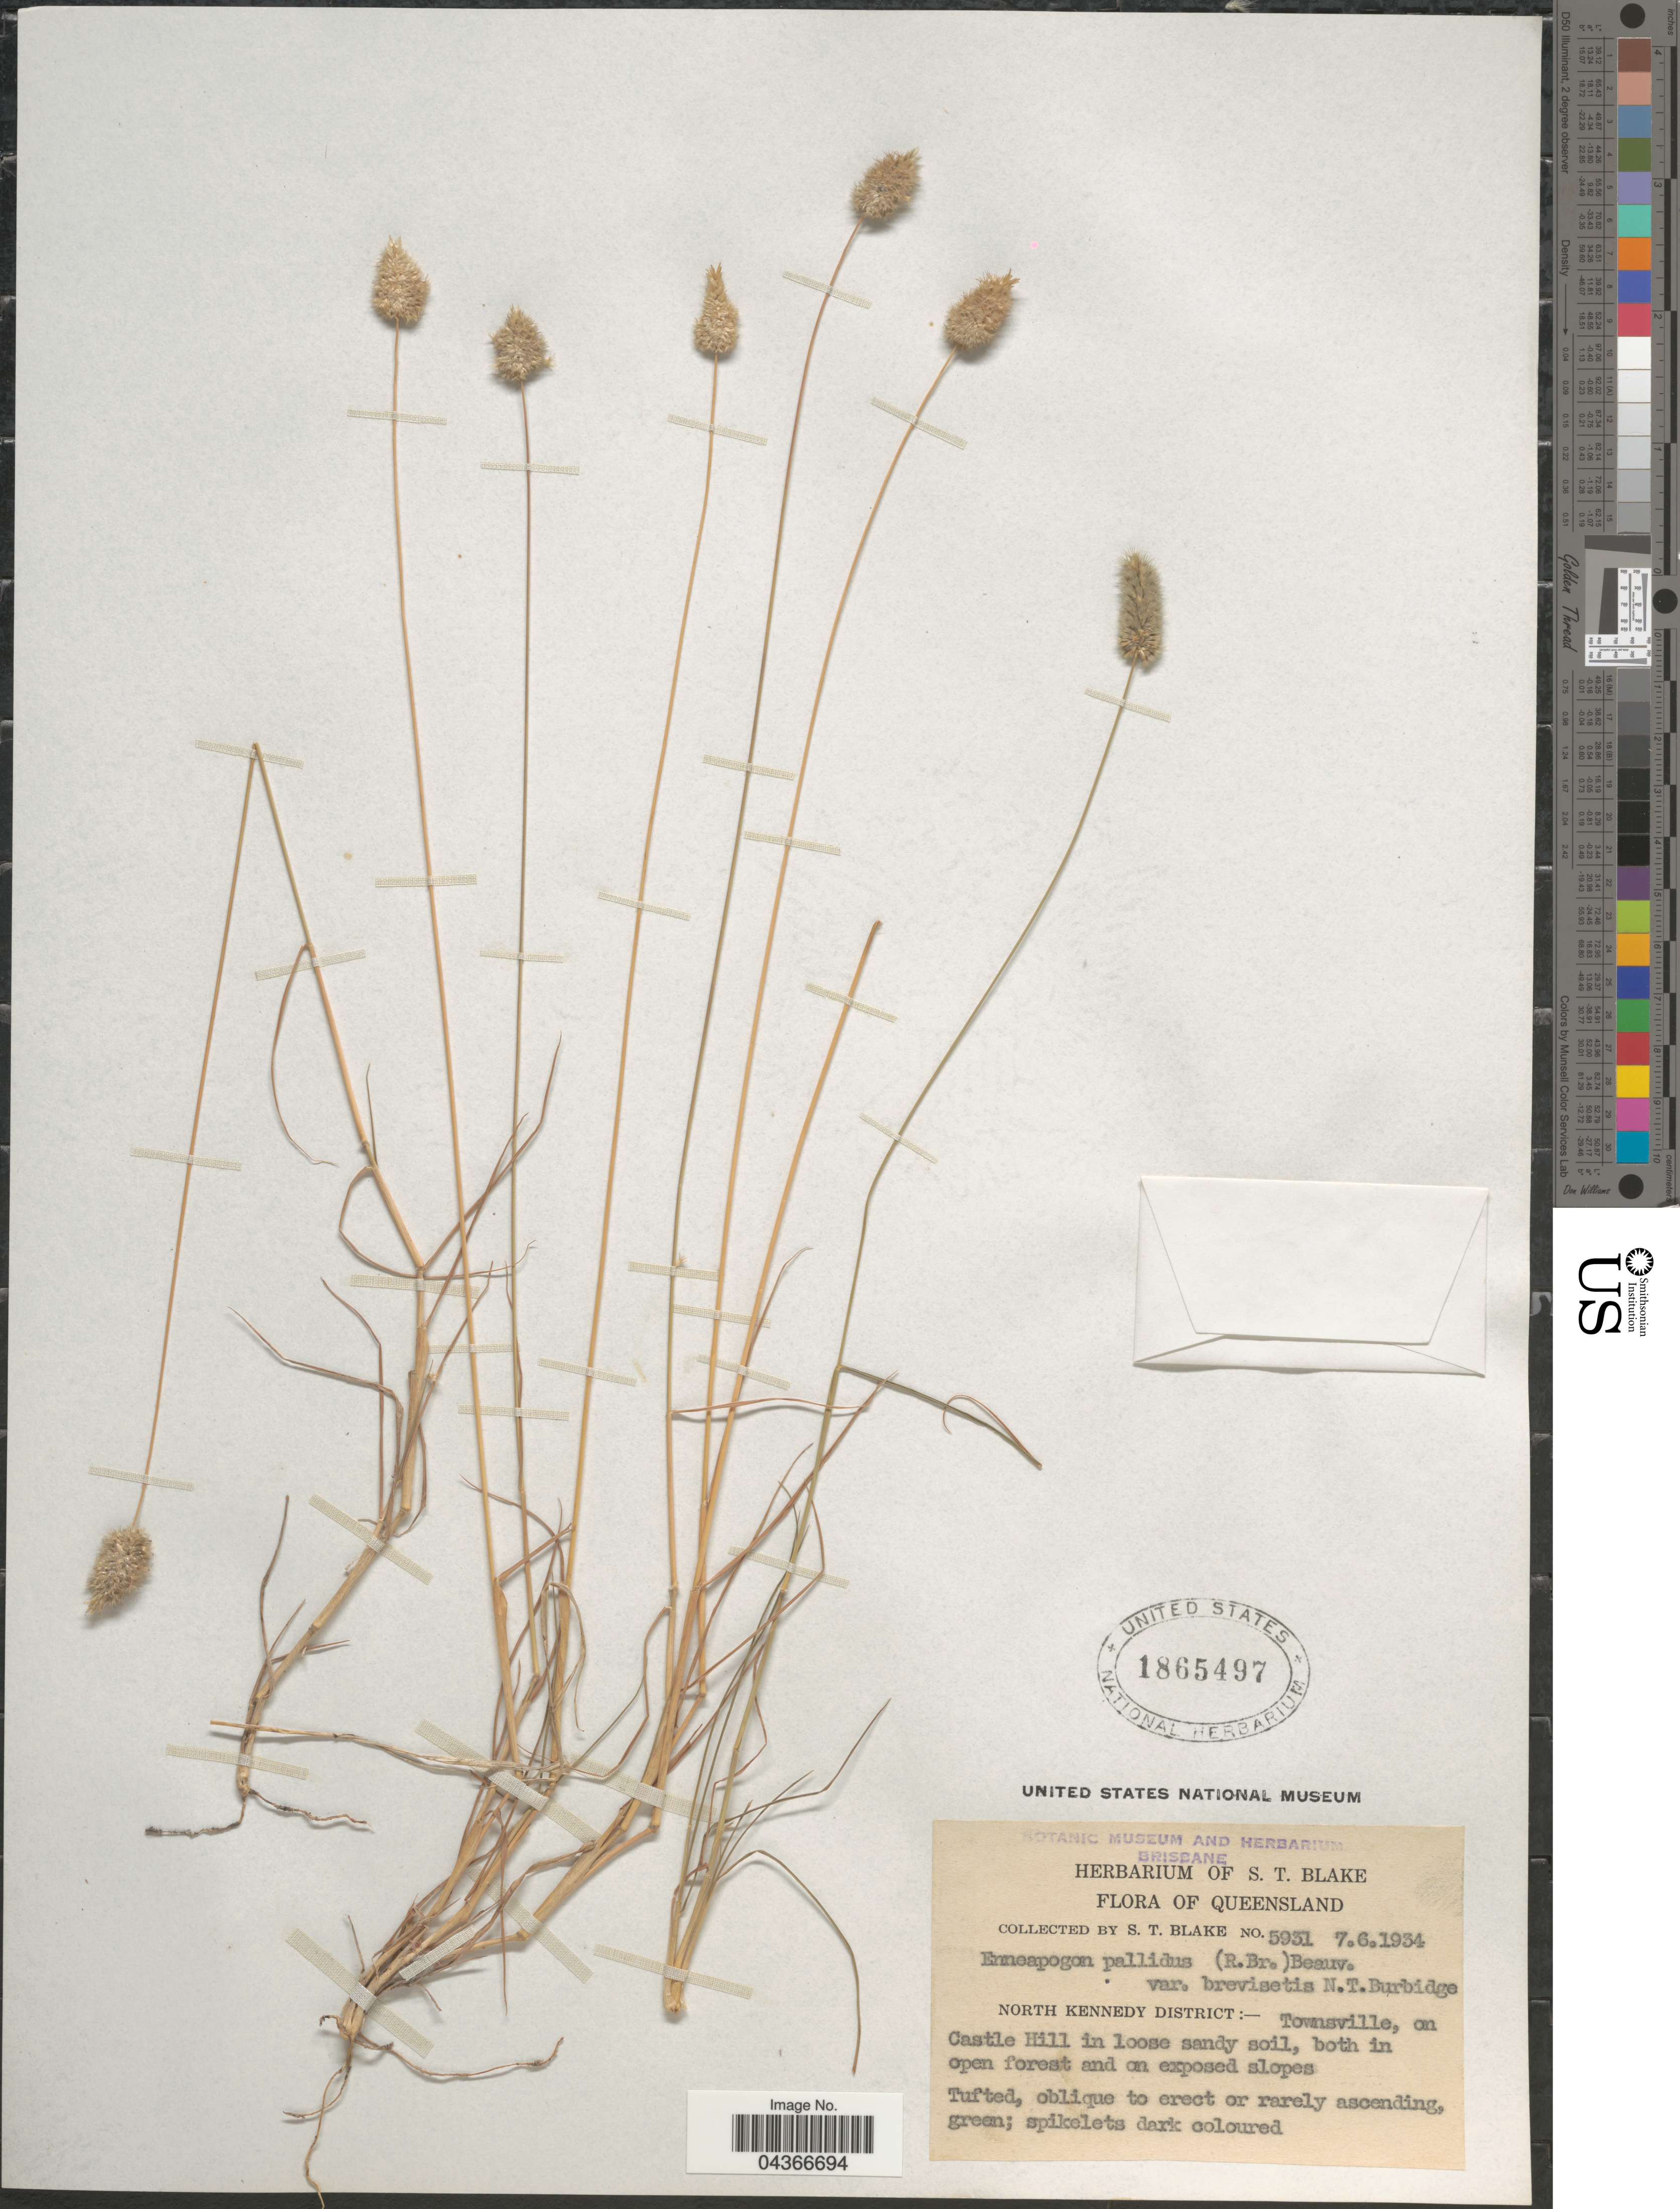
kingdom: Plantae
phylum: Tracheophyta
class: Liliopsida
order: Poales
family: Poaceae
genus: Enneapogon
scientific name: Enneapogon pallidus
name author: (R. Br.) P. Beauv.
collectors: S. T. Blake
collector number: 5931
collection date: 1934-06-07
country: Australia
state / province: Queensland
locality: North Kennedy District:- Townsville, on Castle Hill in loose sandy soil.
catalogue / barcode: US 1865497